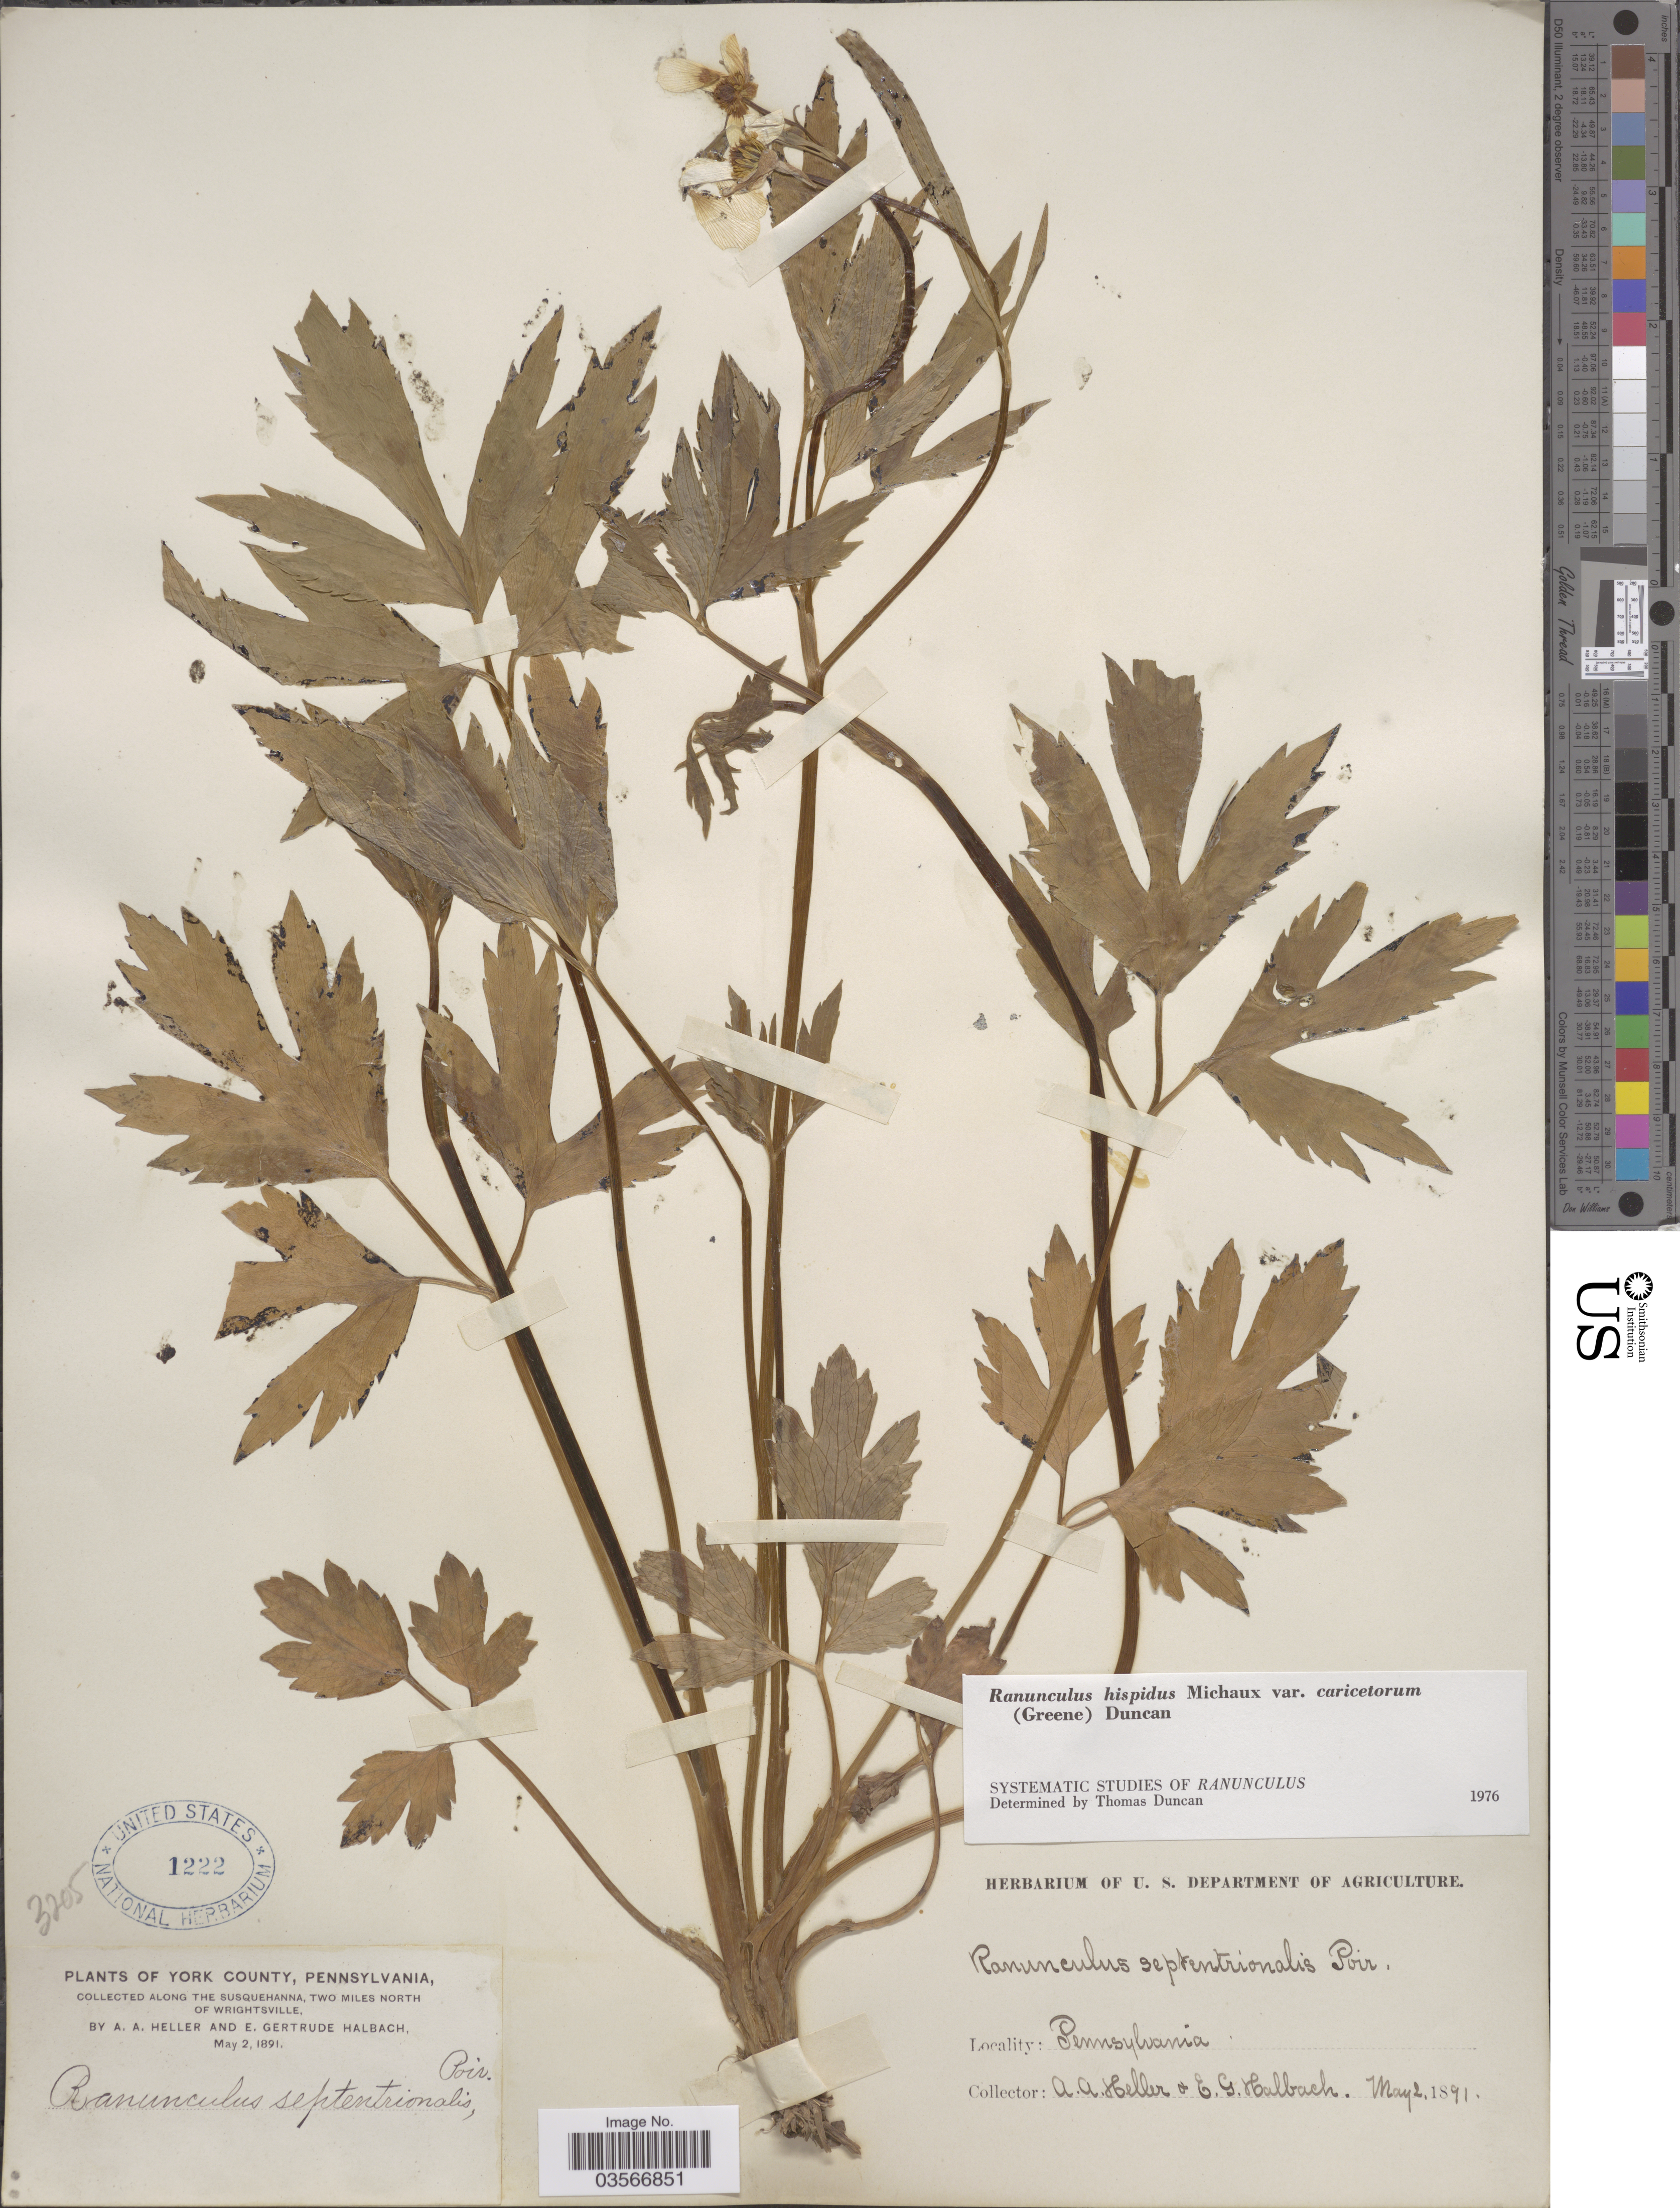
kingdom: Plantae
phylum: Tracheophyta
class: Magnoliopsida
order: Ranunculales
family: Ranunculaceae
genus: Ranunculus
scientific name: Ranunculus hispidus var. caricetorum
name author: Michx.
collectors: A. A. Heller & E. G. Halbach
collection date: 1891-05-02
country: United States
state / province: Pennsylvania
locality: York County. Along the Susquehanna, two miles north of Wrightsville.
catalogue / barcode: US 1222